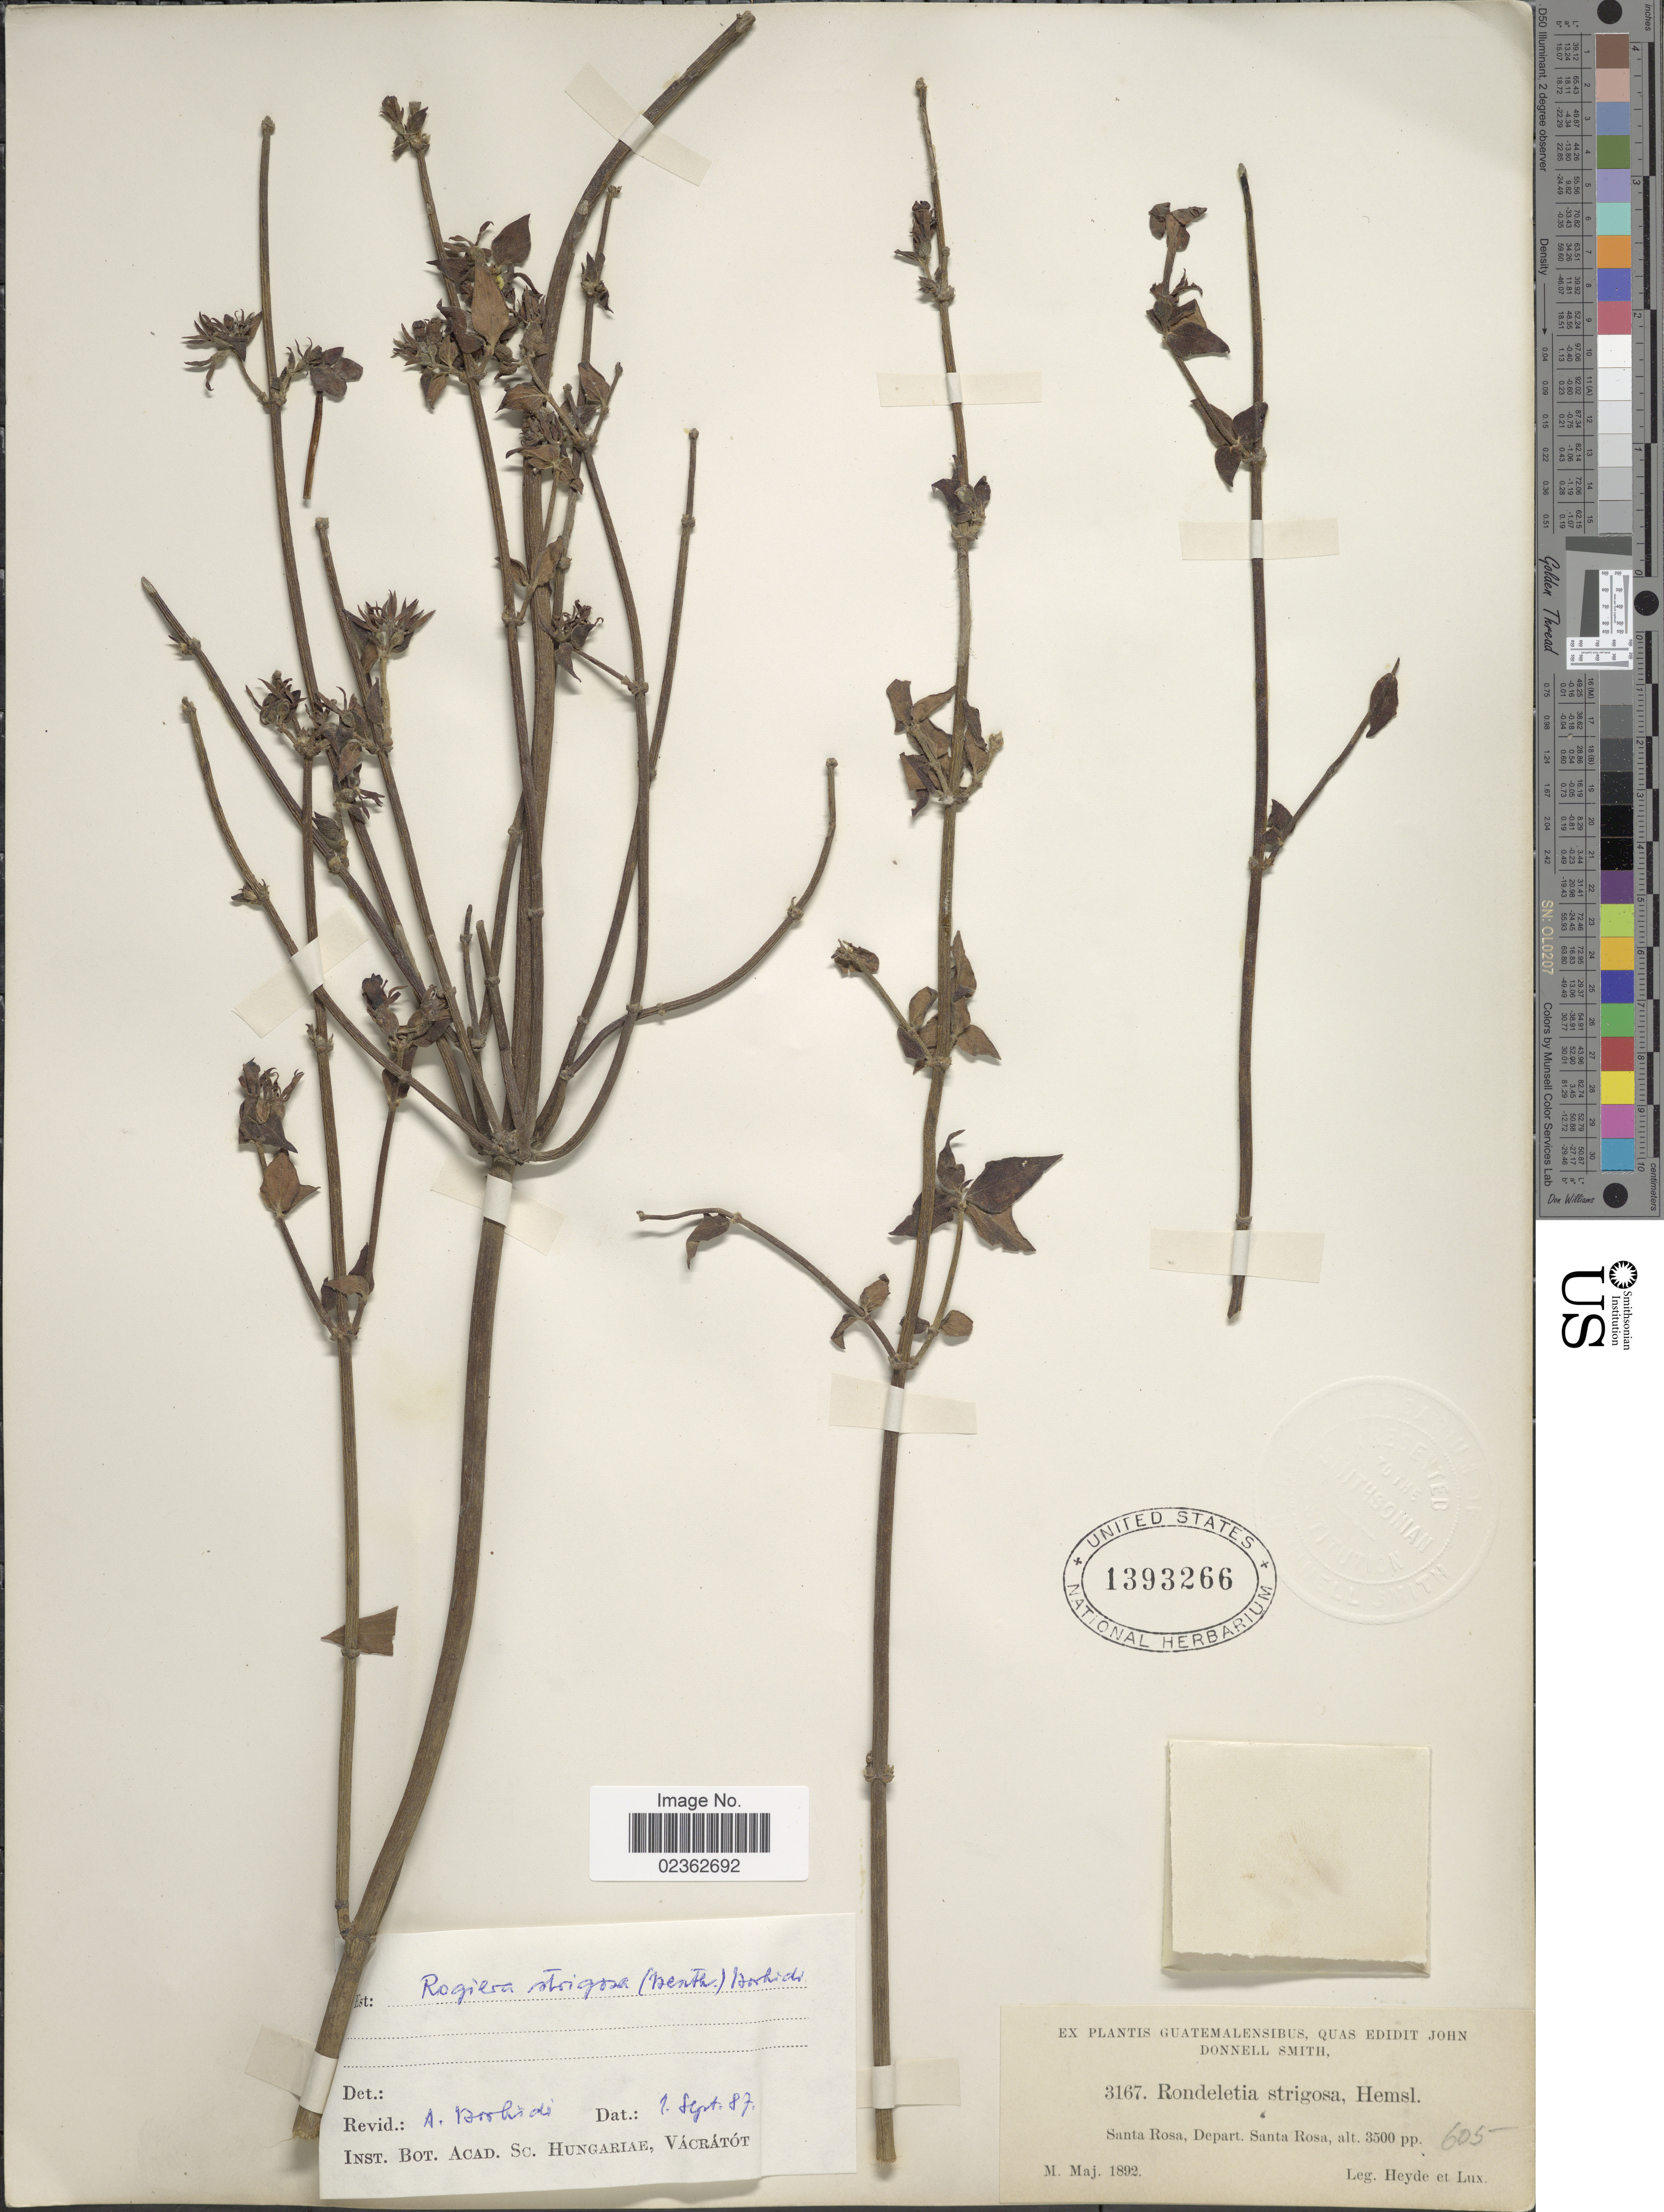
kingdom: Plantae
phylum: Tracheophyta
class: Magnoliopsida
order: Gentianales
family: Rubiaceae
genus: Rogiera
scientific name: Rogiera strigosa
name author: (Benth.) Borhidi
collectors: Heyde & Lux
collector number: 3167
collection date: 1892-05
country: Guatemala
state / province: Santa Rosa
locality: Santa Rosa.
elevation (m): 1067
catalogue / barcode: US 1393266